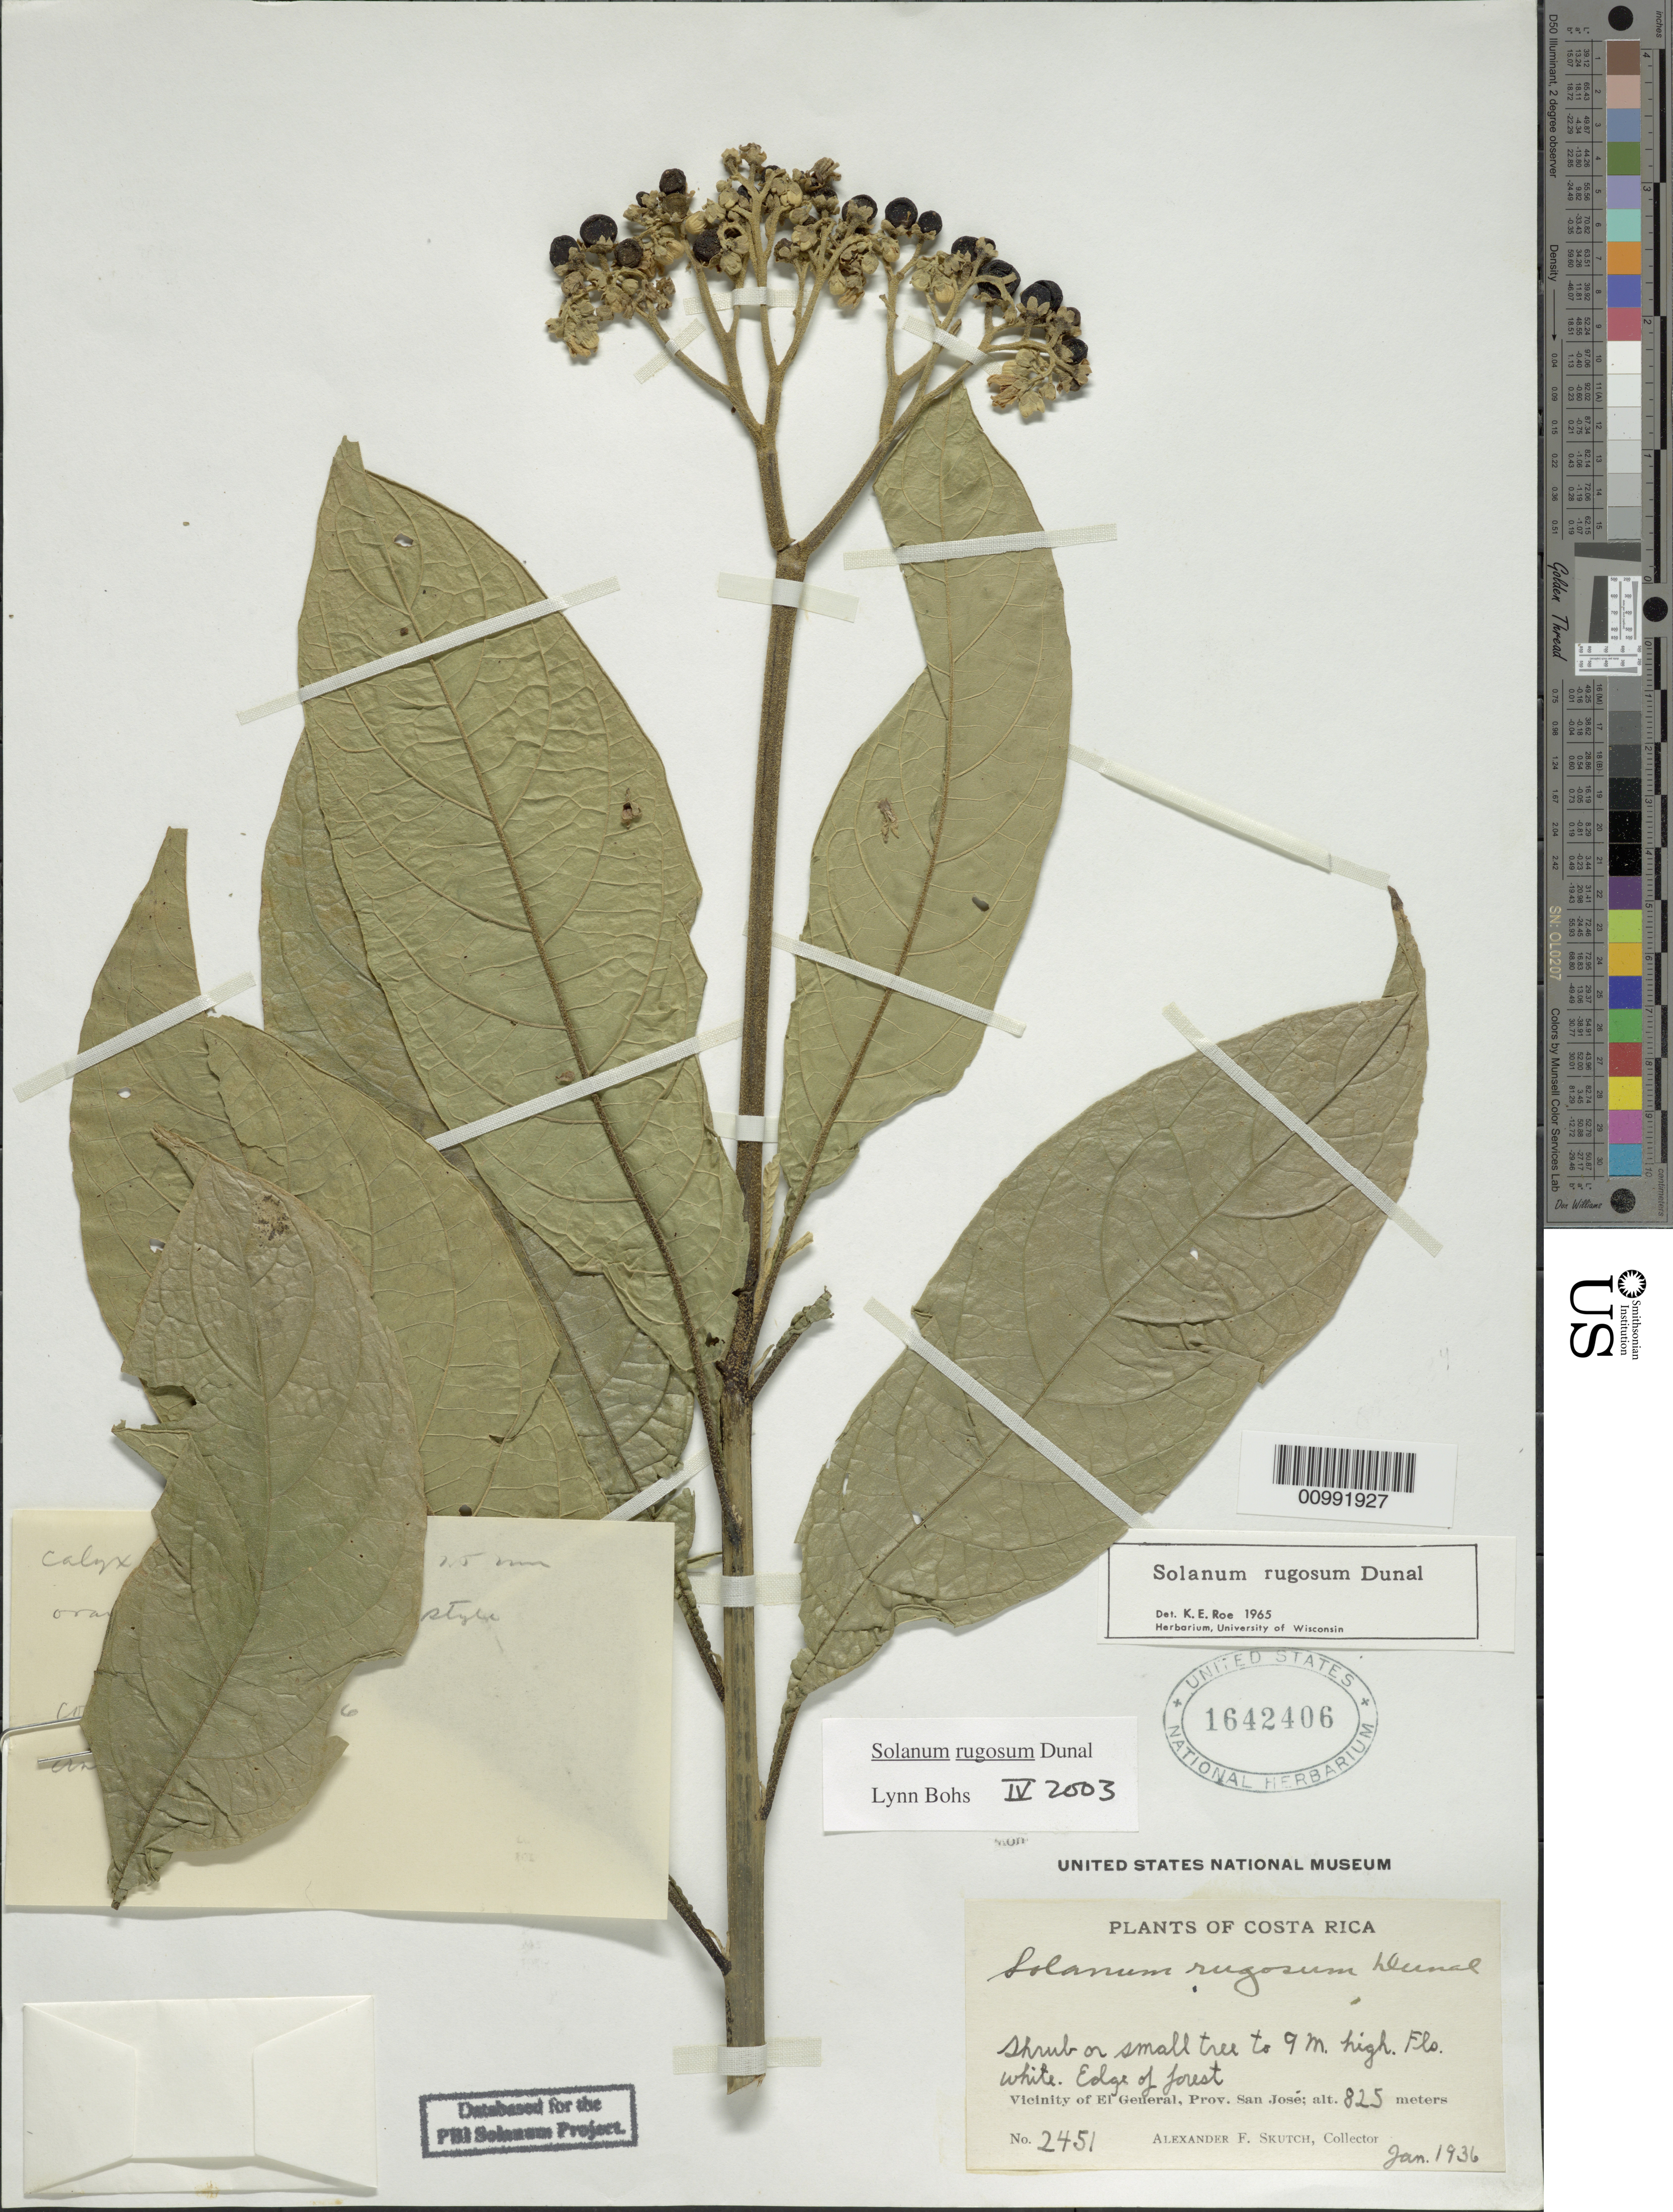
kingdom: Plantae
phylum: Tracheophyta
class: Magnoliopsida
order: Solanales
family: Solanaceae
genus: Solanum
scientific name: Solanum rugosum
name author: Dunal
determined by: Bohs, L. A.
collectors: A. F. Skutch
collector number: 2451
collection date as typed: Jan 1936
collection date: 1936-01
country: Costa Rica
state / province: San José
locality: Vicinity of El General.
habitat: Edge of forest.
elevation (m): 825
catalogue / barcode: US 1642406